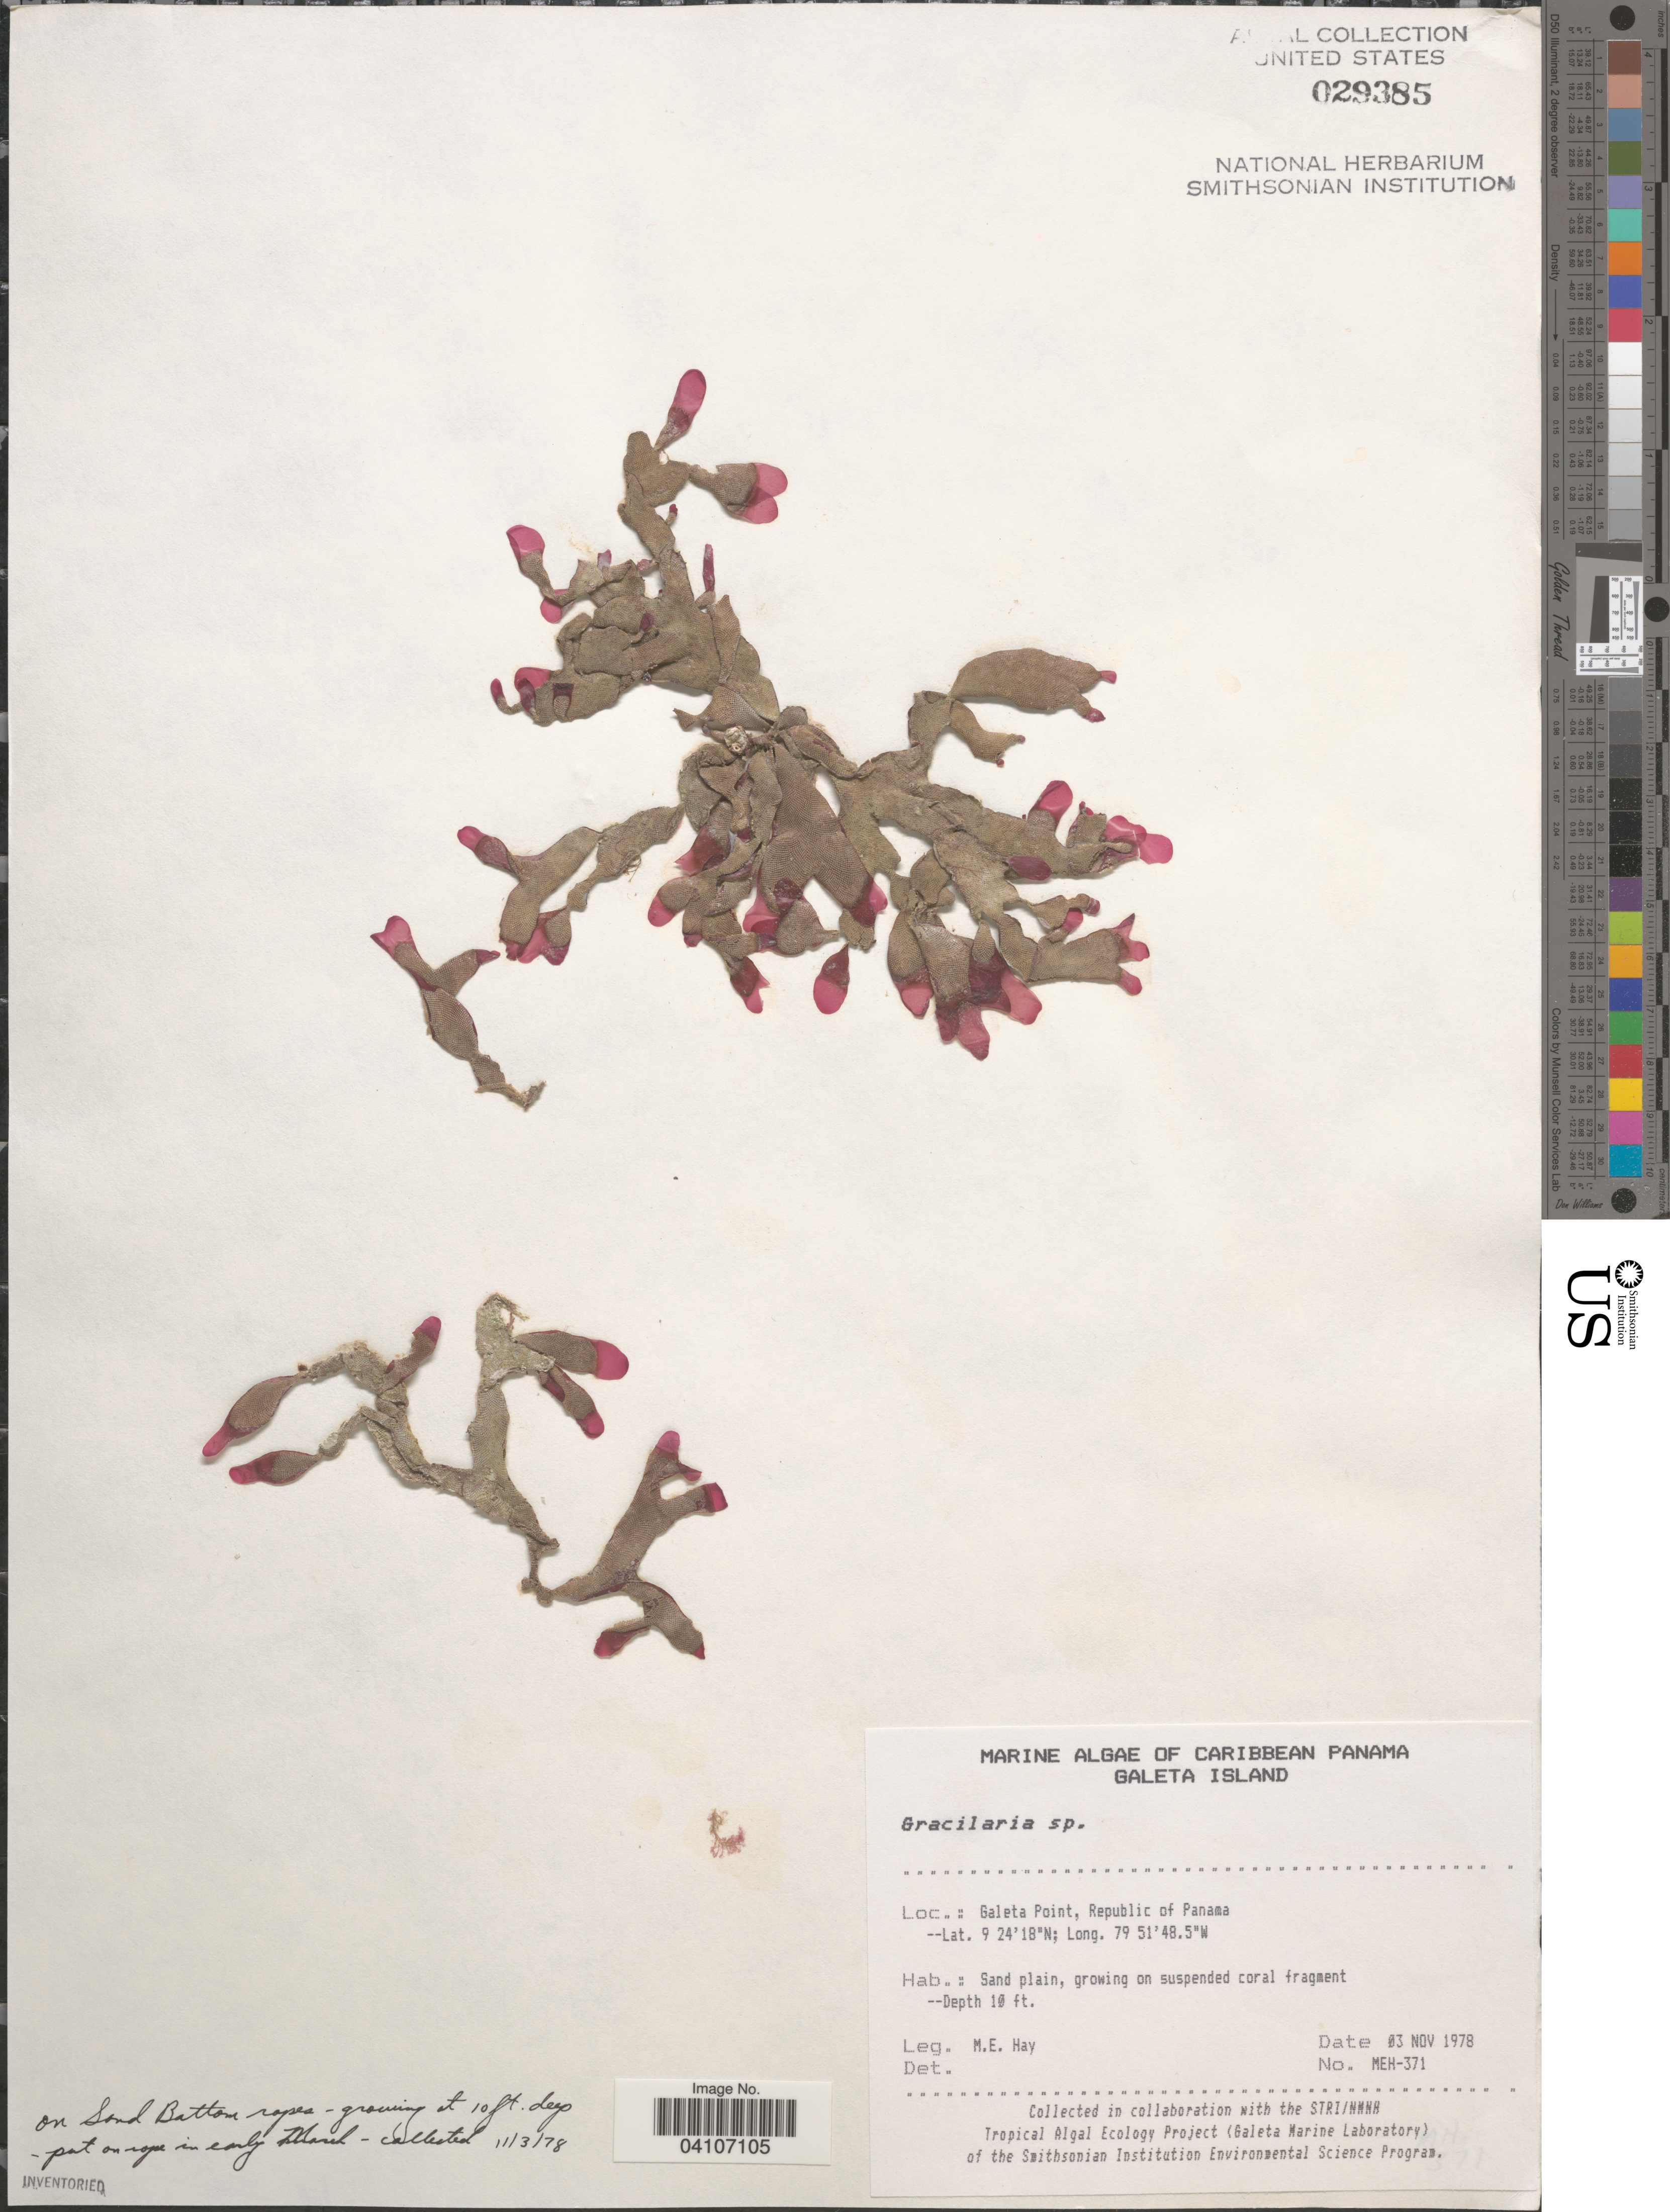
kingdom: Plantae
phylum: Rhodophyta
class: Florideophyceae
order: Gracilariales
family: Gracilariaceae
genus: Gracilaria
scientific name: Gracilaria sp.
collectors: M. E. Hay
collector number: MEH-371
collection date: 1978-11-03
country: Panama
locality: Galeta Point.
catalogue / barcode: US 29385